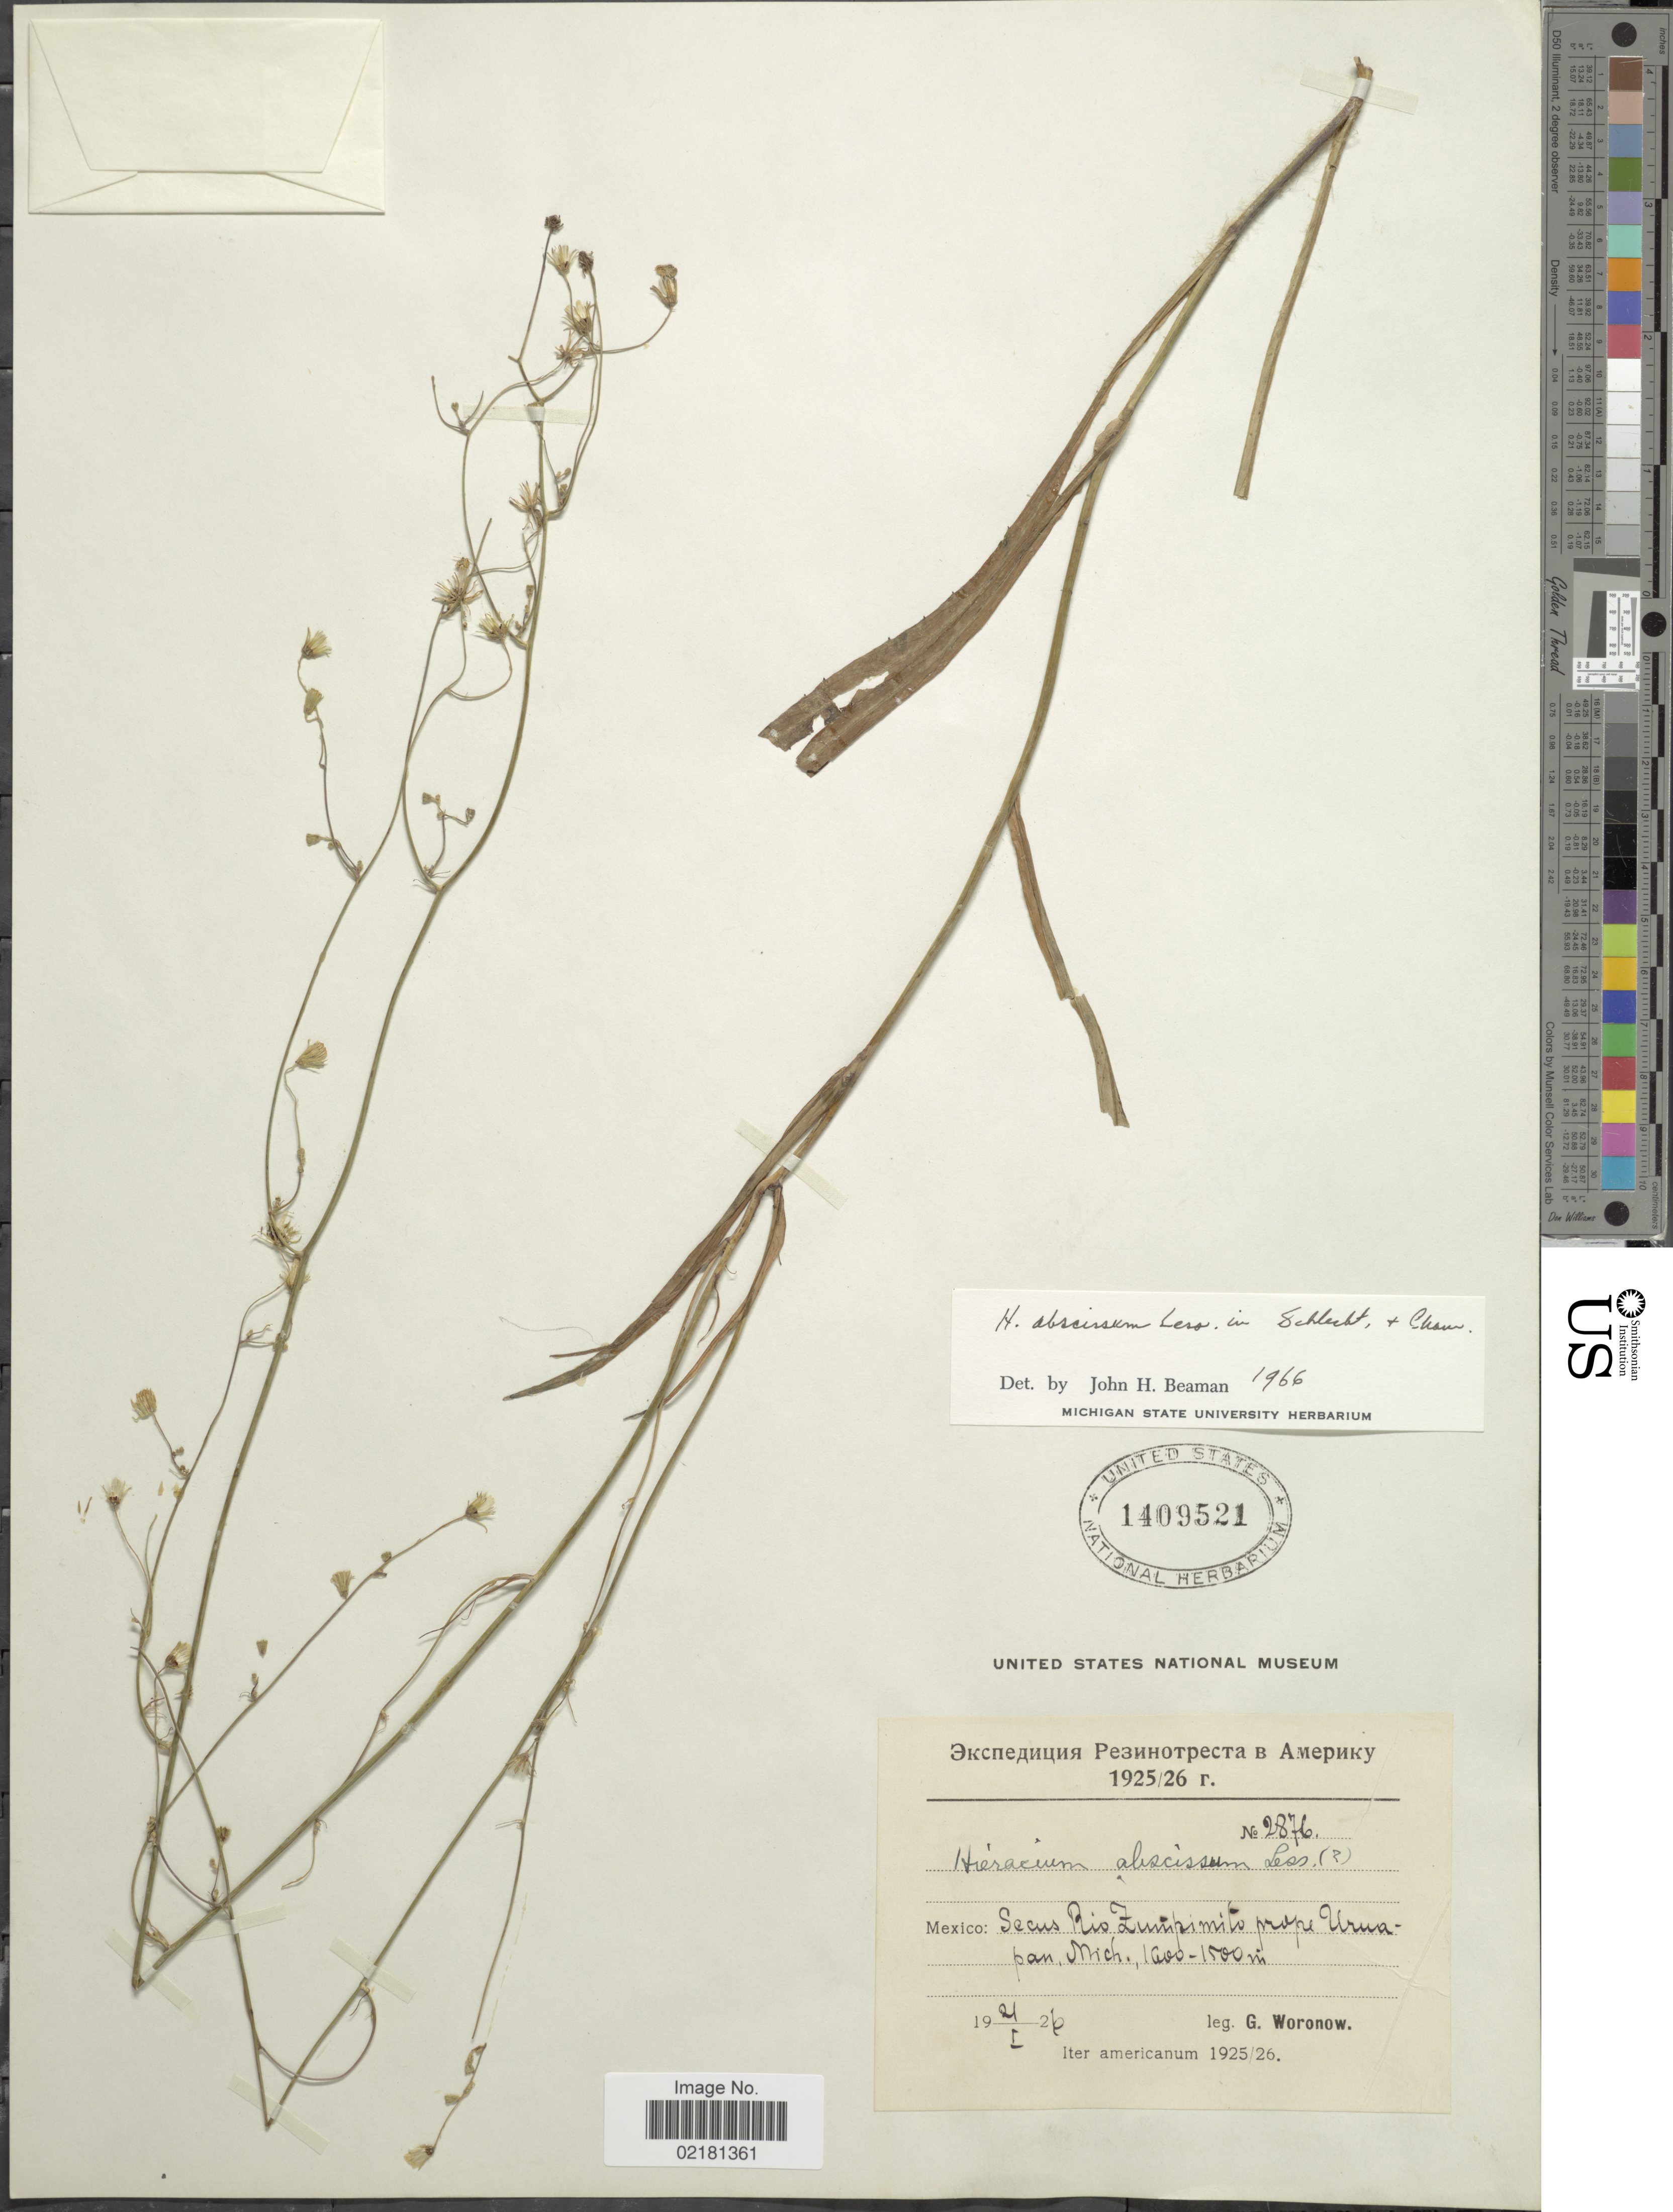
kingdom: Plantae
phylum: Tracheophyta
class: Magnoliopsida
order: Asterales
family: Asteraceae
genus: Hieracium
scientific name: Hieracium abscissum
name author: Less.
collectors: G. Woronow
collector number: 2876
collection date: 1926-01-21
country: Mexico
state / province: Michoacán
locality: Secus Rio Zumpimito prope Uruapan, Mich.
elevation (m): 1000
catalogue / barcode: US 1409521